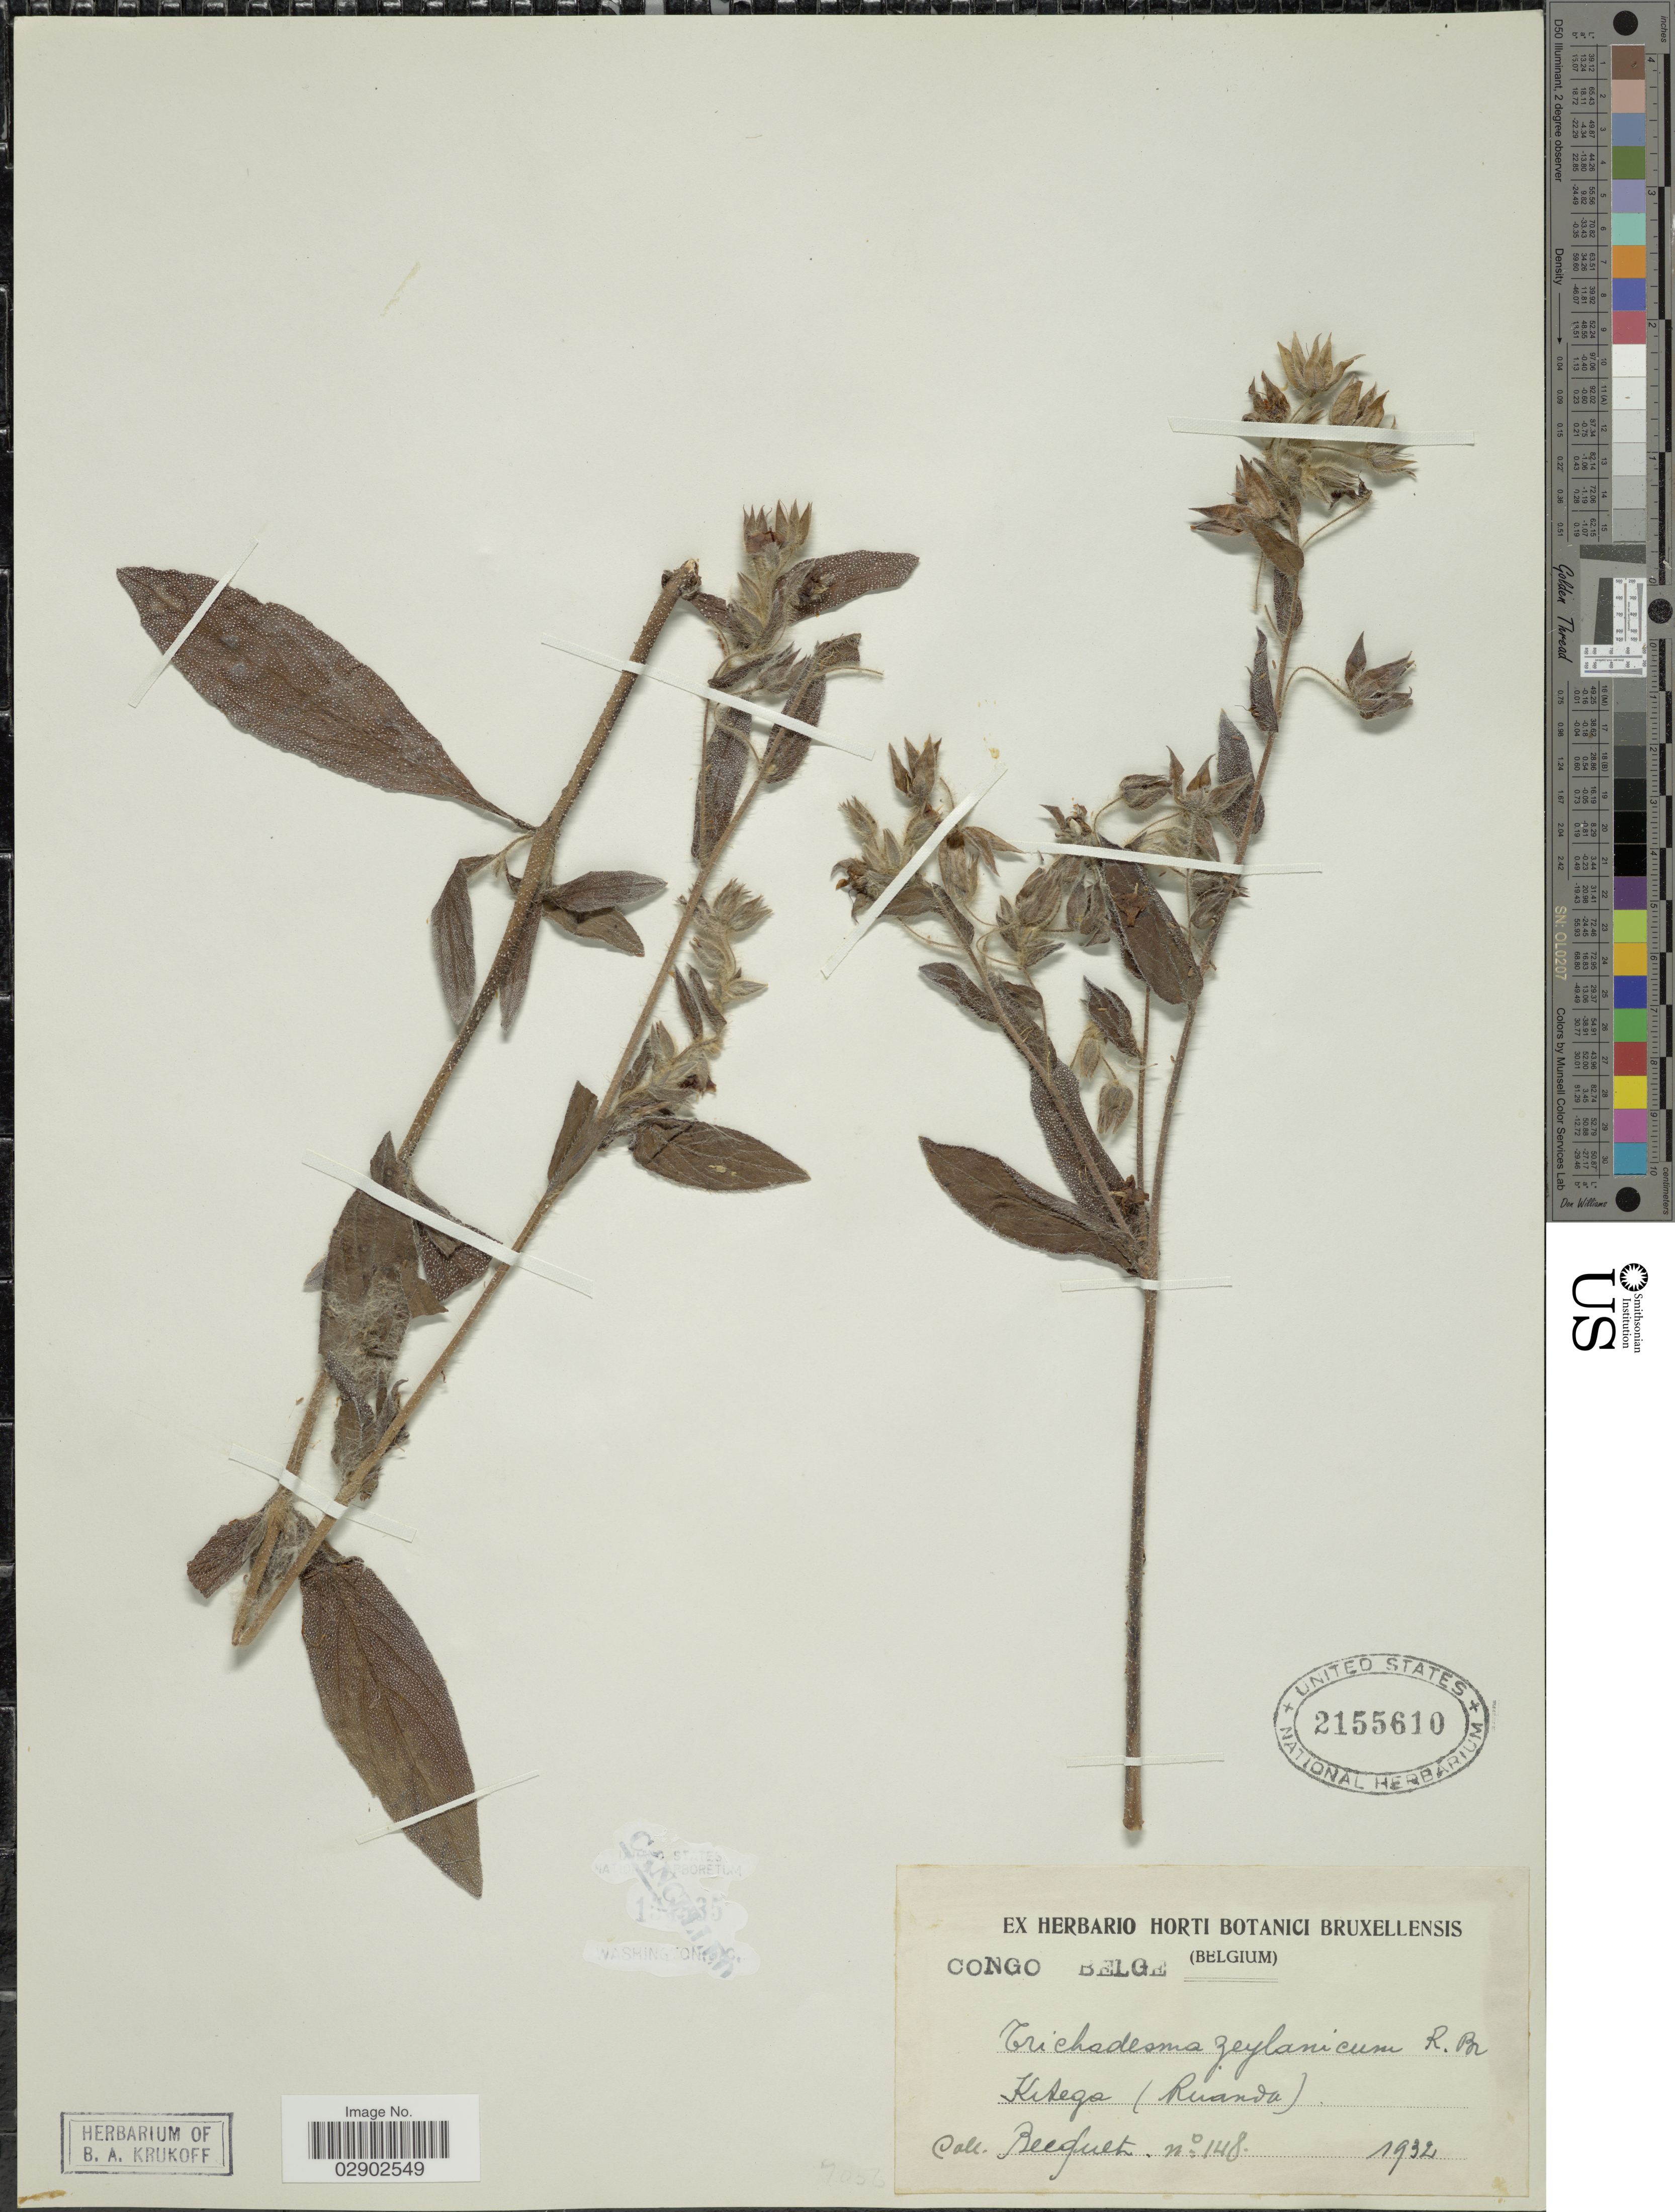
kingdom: Plantae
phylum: Tracheophyta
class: Magnoliopsida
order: Boraginales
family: Boraginaceae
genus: Trichodesma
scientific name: Trichodesma zeylanicum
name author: (Burm. f.) R. Br.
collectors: Becquet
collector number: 148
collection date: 1932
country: Rwanda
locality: Kitega.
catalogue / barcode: US 2155610